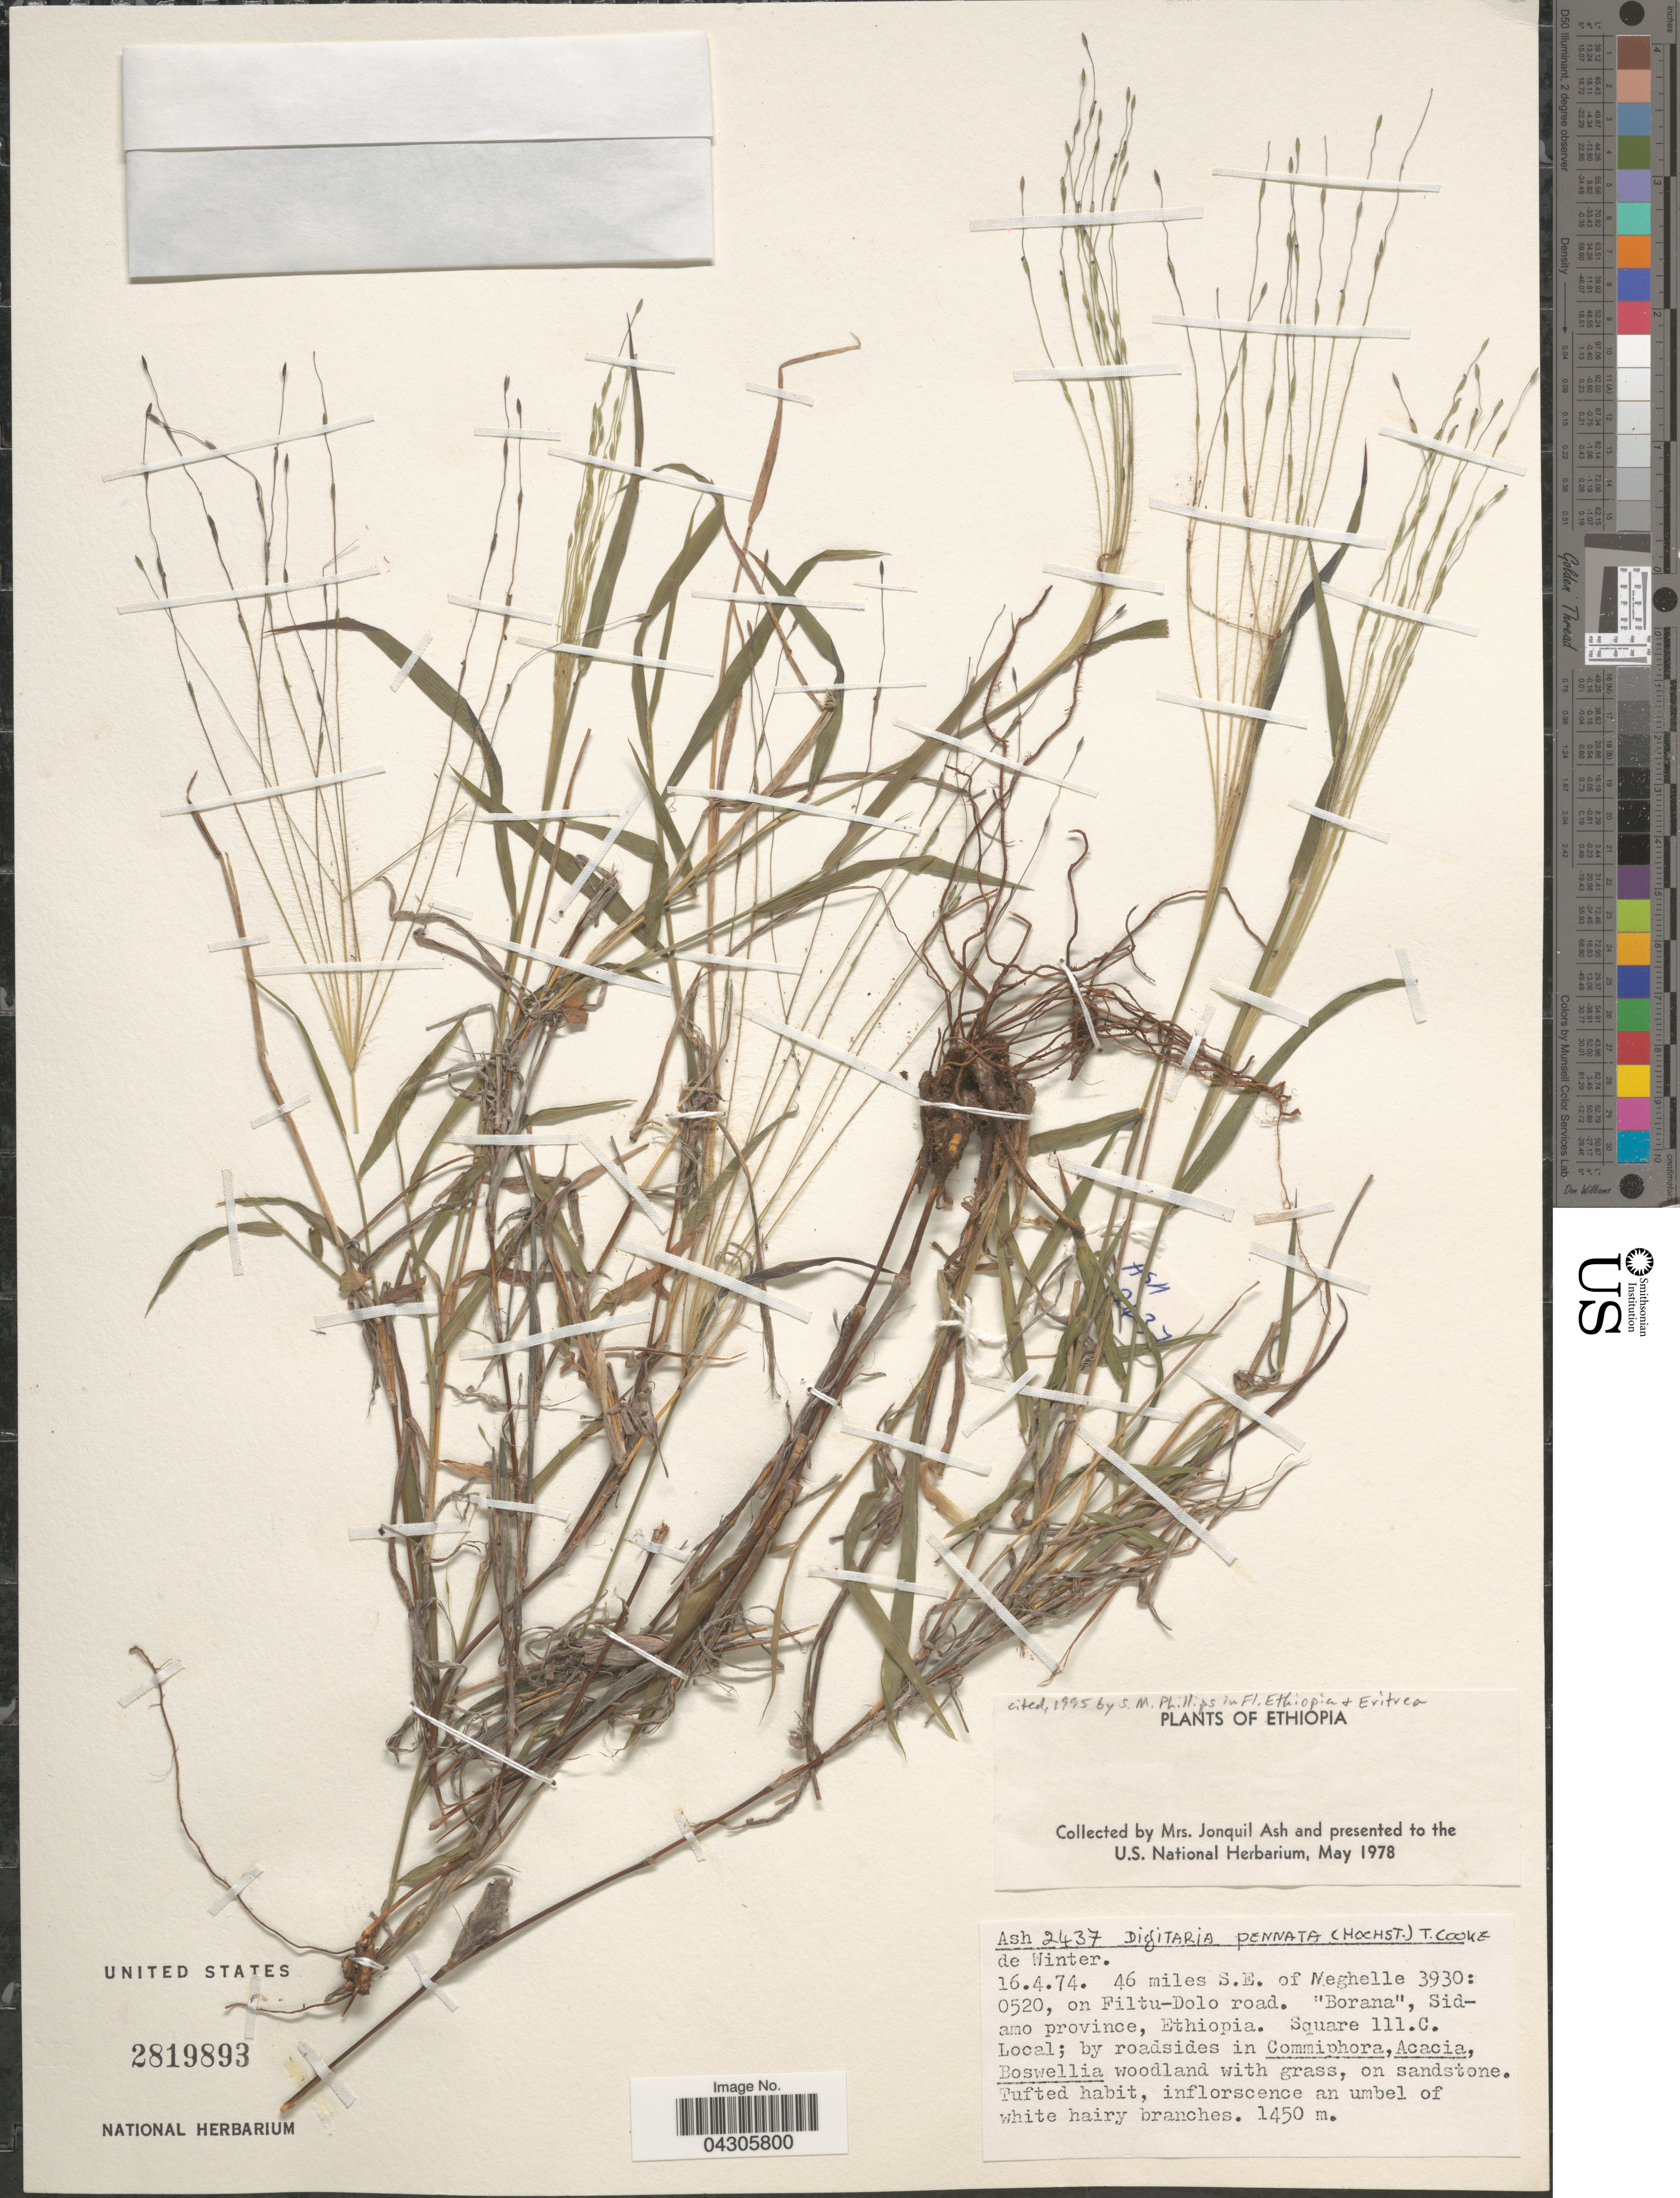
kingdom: Plantae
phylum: Tracheophyta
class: Liliopsida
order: Poales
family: Poaceae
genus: Digitaria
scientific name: Digitaria pennata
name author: (Hochst.) T. Cooke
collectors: J. Ash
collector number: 2437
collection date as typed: Transcribed d/m/y: 16/4/74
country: Ethiopia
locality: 46 miles S.E. of Neghelle 3930: 0520, on Filtu-Dolo road. "Borana", Sidamo province.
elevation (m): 1450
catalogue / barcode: US 2819893